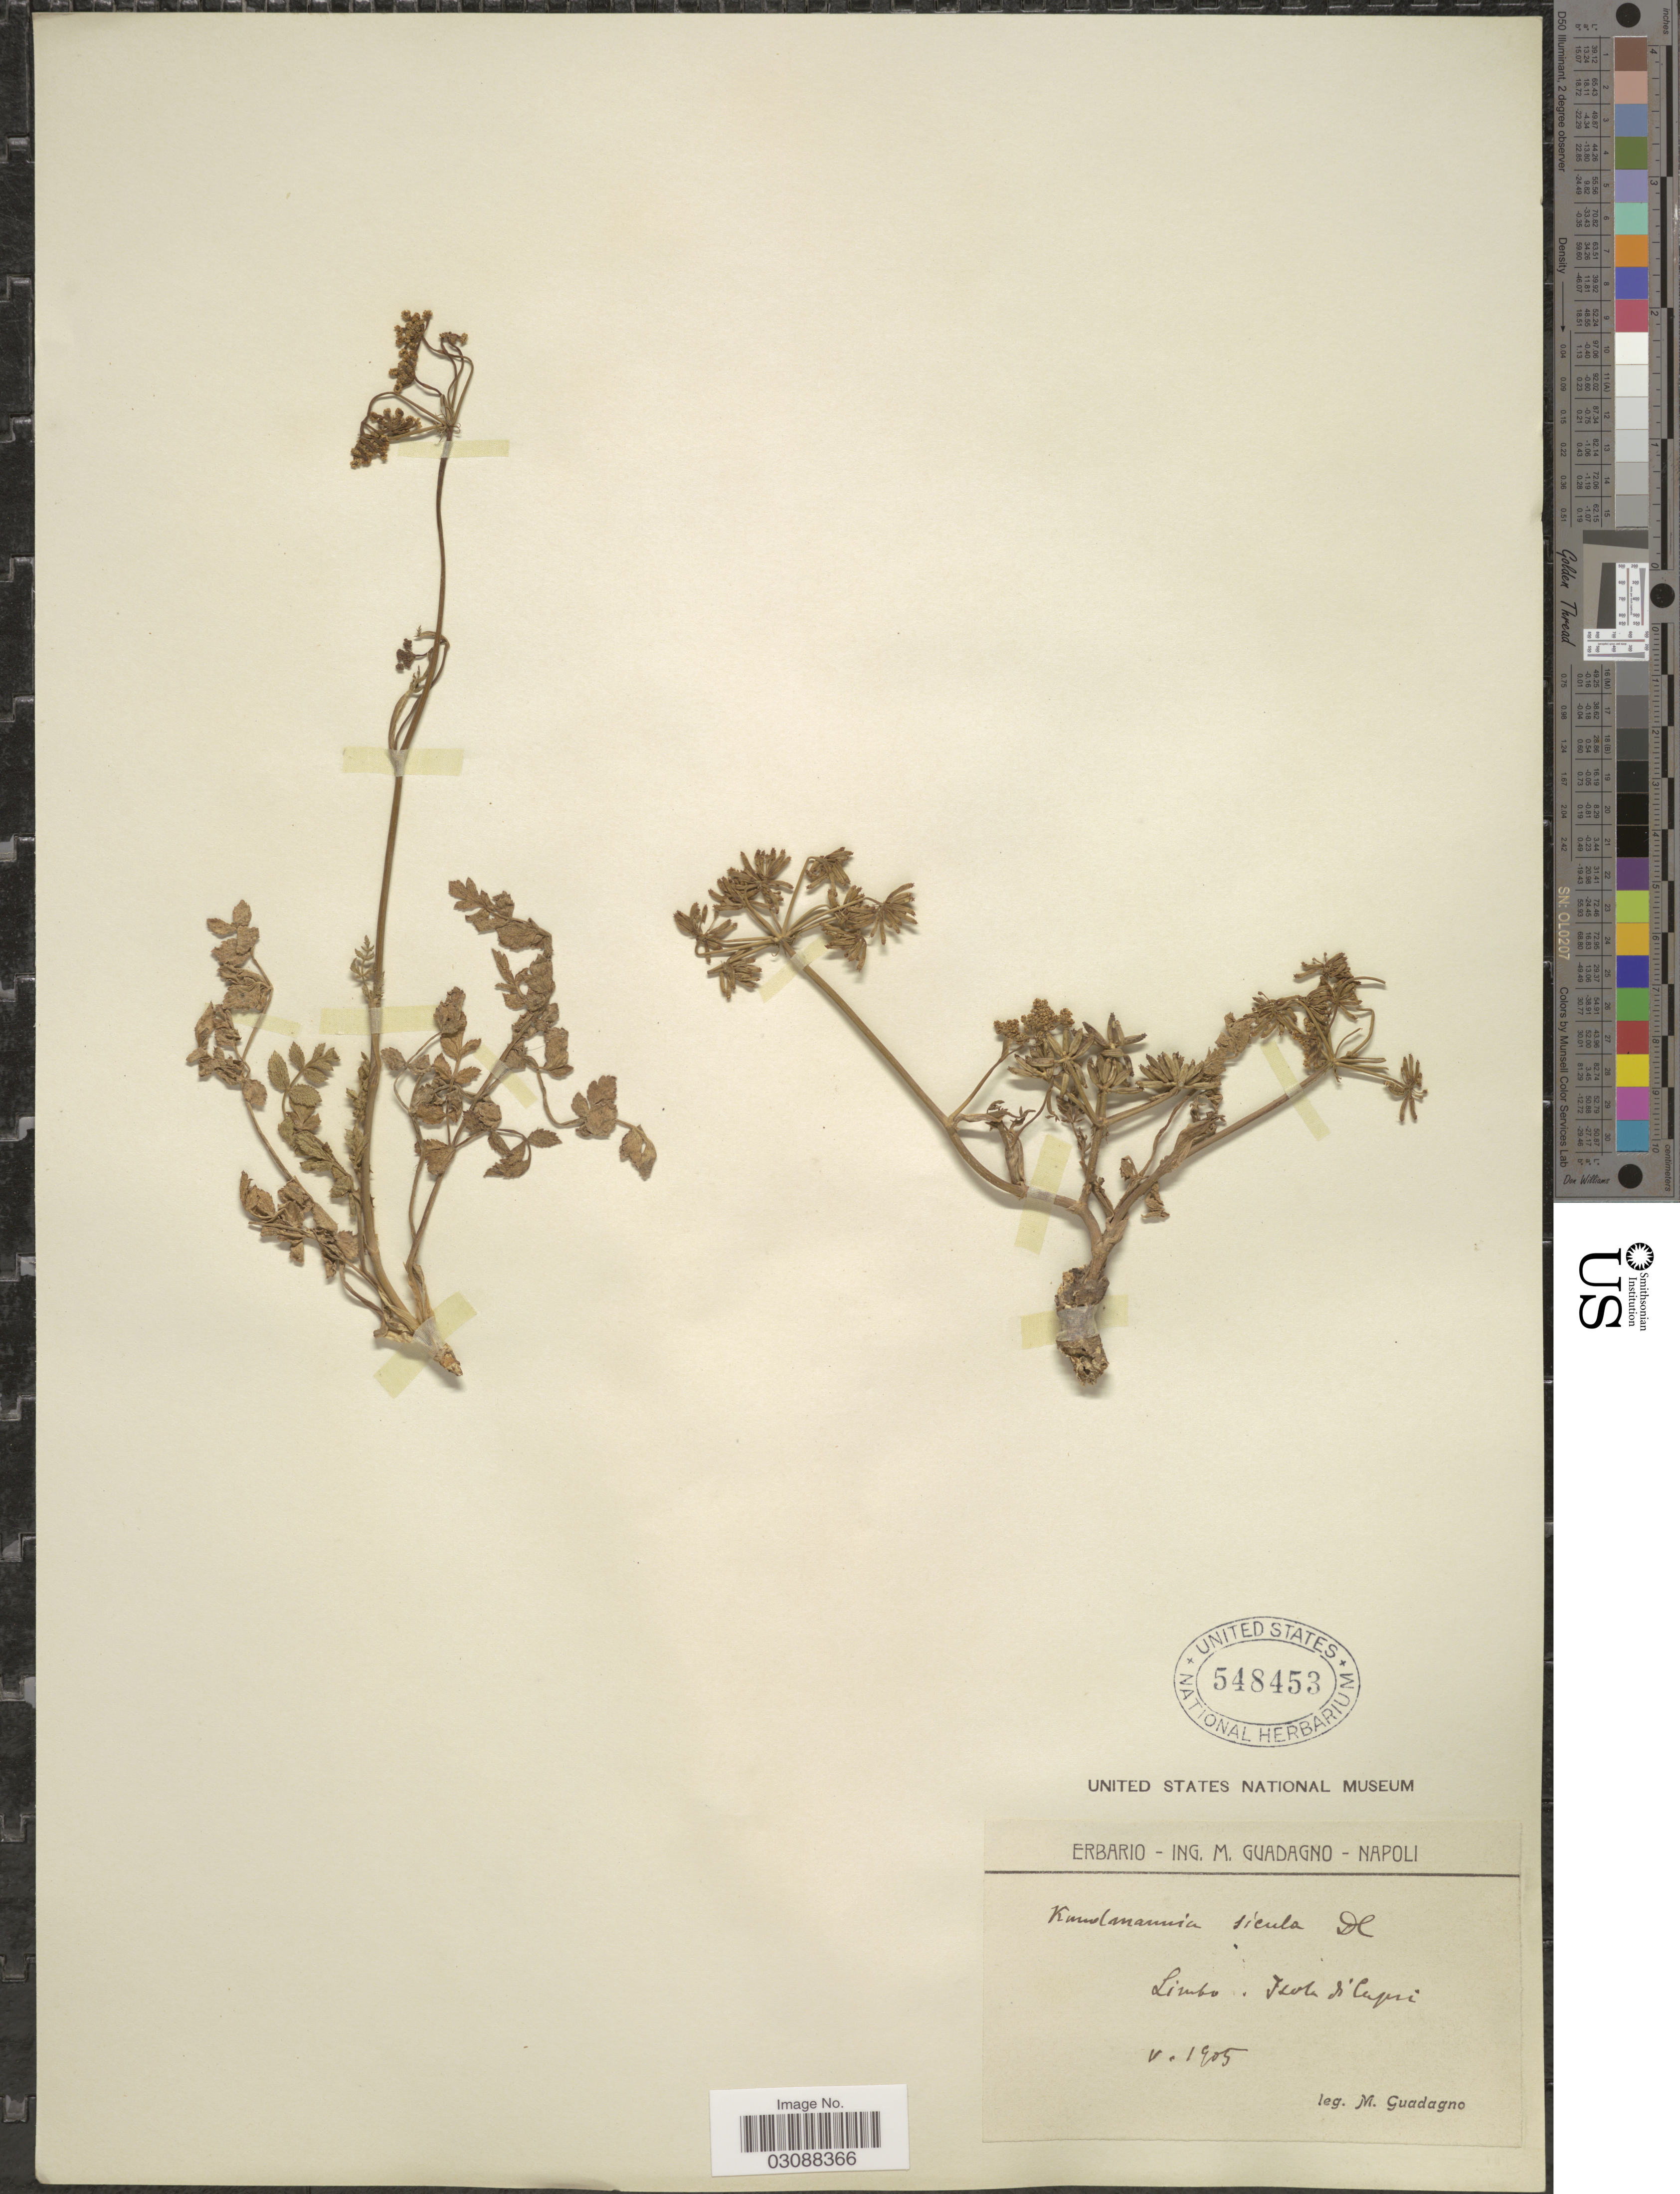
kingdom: Plantae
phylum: Tracheophyta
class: Magnoliopsida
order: Apiales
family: Apiaceae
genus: Kundmannia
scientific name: Kundmannia sicula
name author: (L.) DC.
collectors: M. Guadagno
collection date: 1905-05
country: Italy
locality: Limbo. Isola di Capri.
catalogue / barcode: US 548453